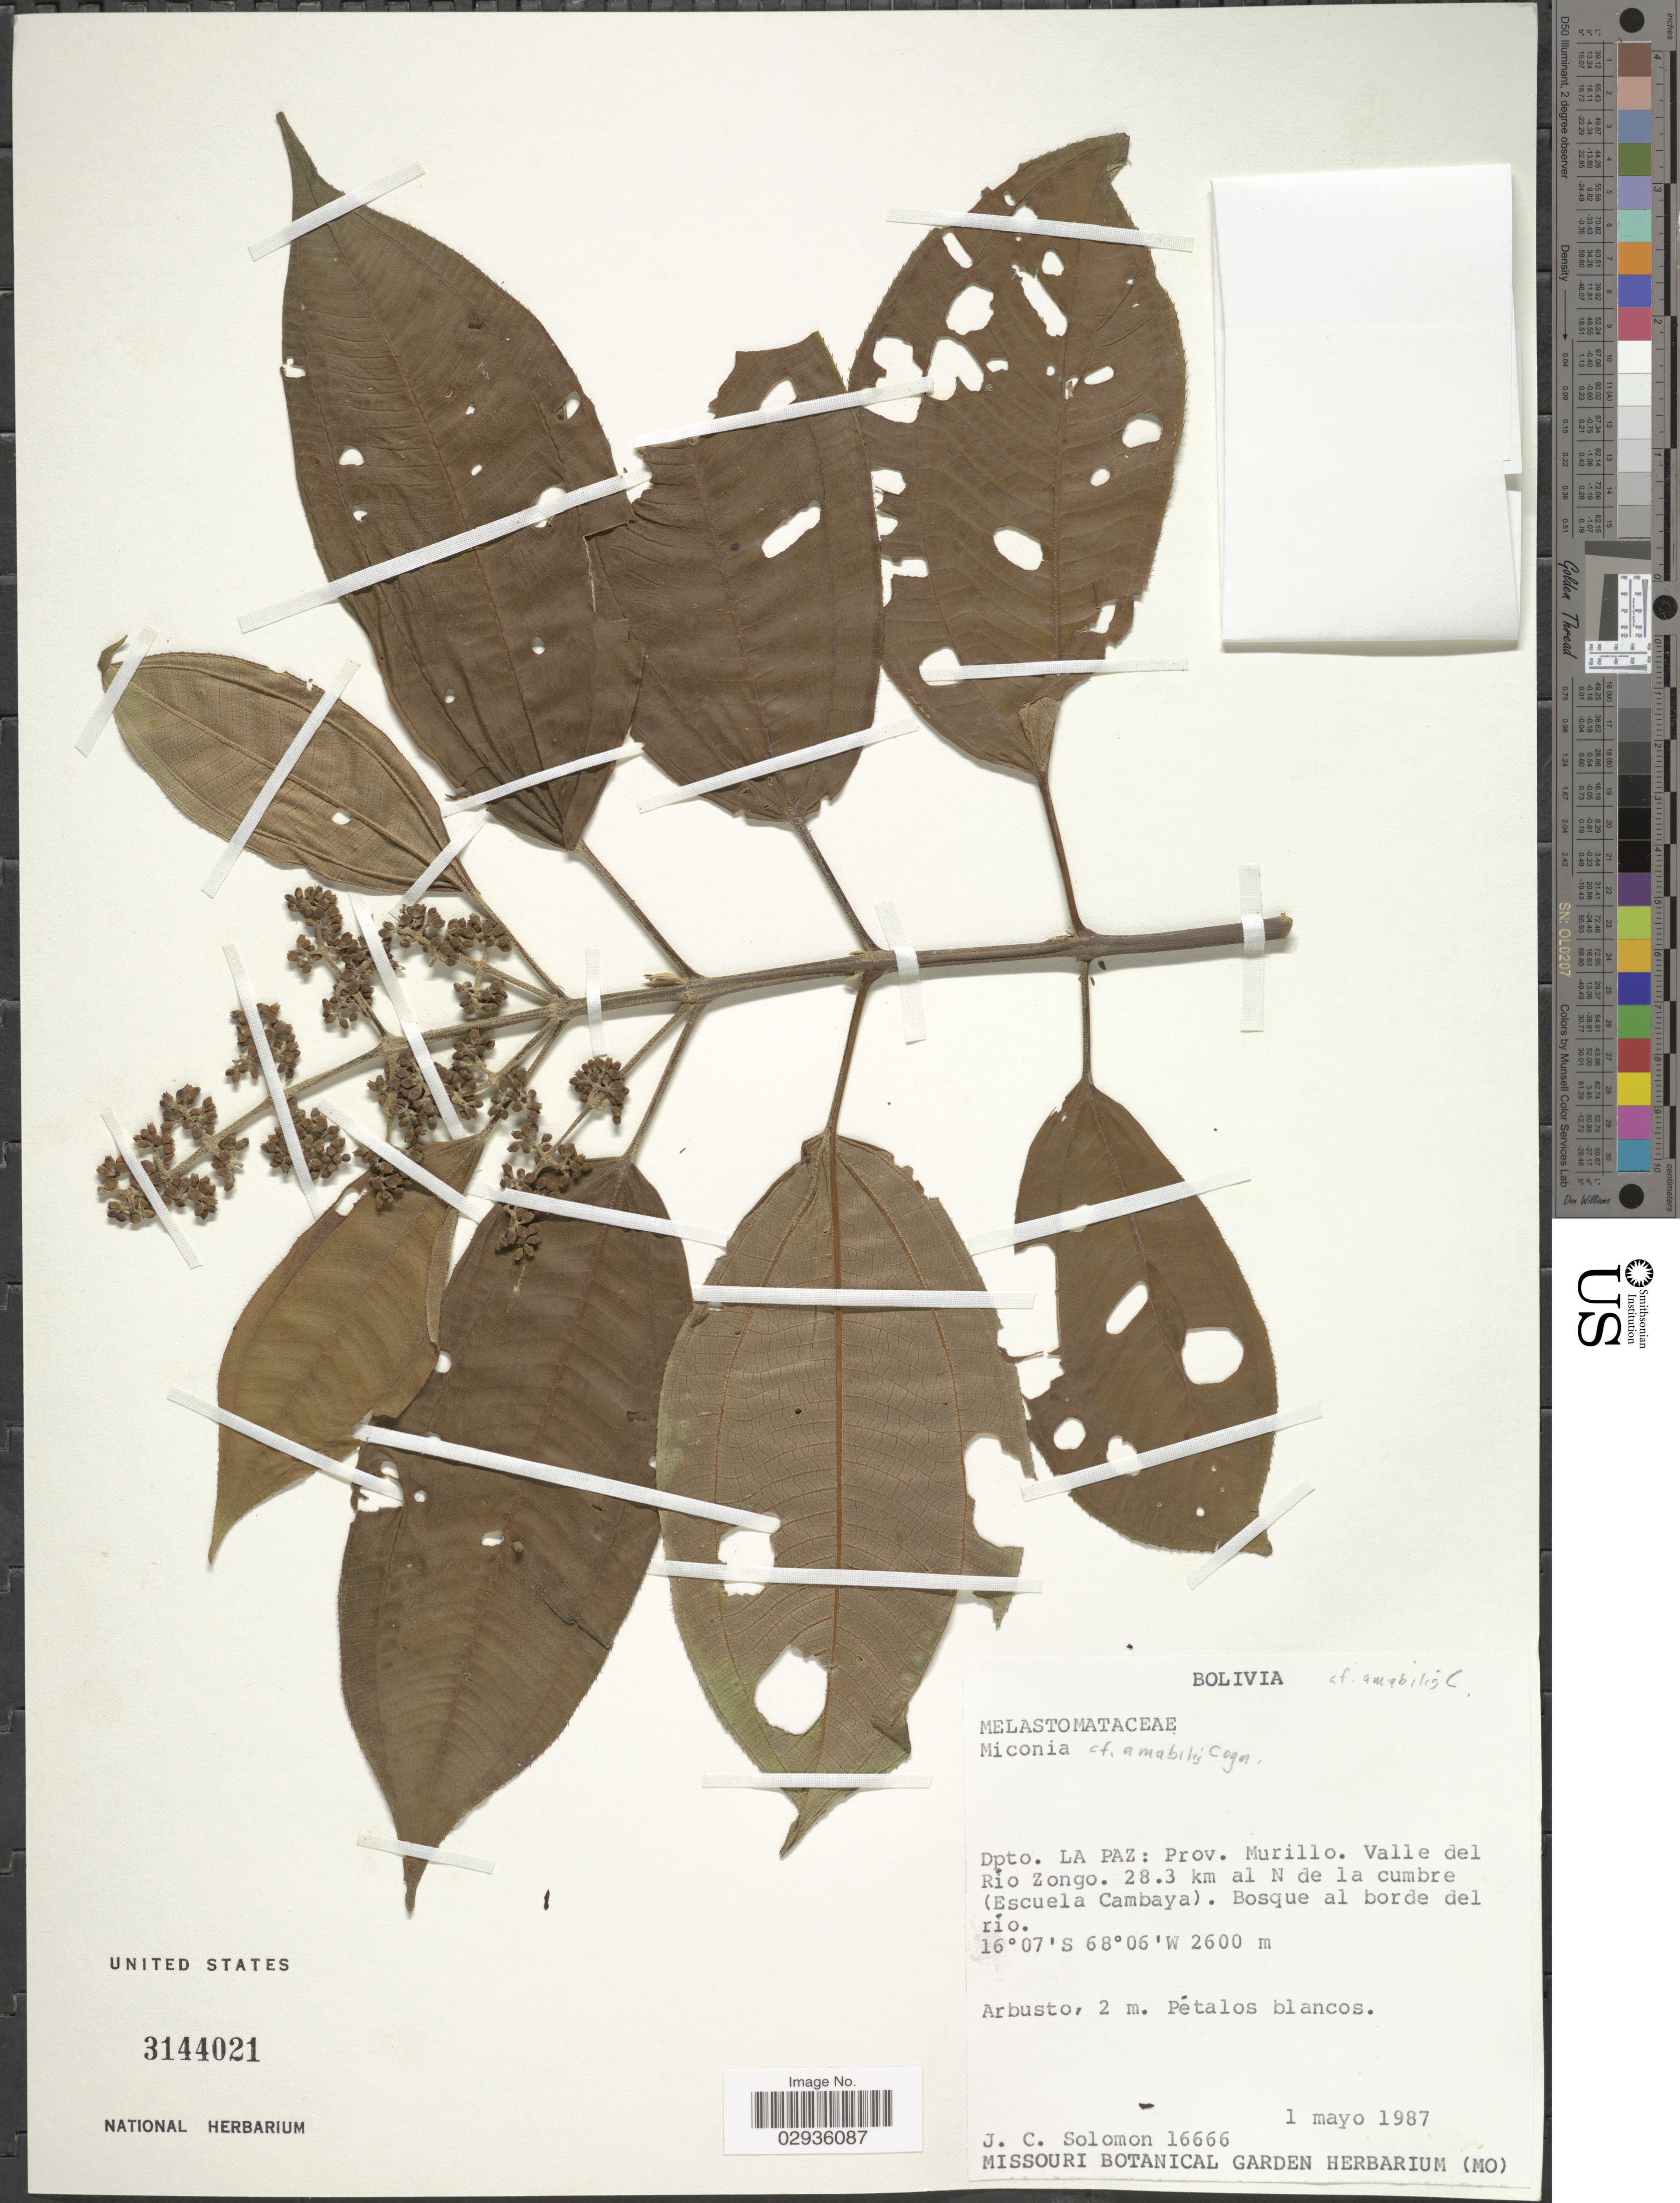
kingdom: Plantae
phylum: Tracheophyta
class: Magnoliopsida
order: Myrtales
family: Melastomataceae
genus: Miconia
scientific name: Miconia amabilis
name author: Cogn.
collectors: J. C. Solomon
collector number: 16666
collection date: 1987-05-01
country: Bolivia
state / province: La Paz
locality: Dpto. La Paz: Prov. Murillo. Valle del Río Zongo. 28.3 km al N de la cumbre (Escuela Cambaya).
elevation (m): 2600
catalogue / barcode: US 3144021